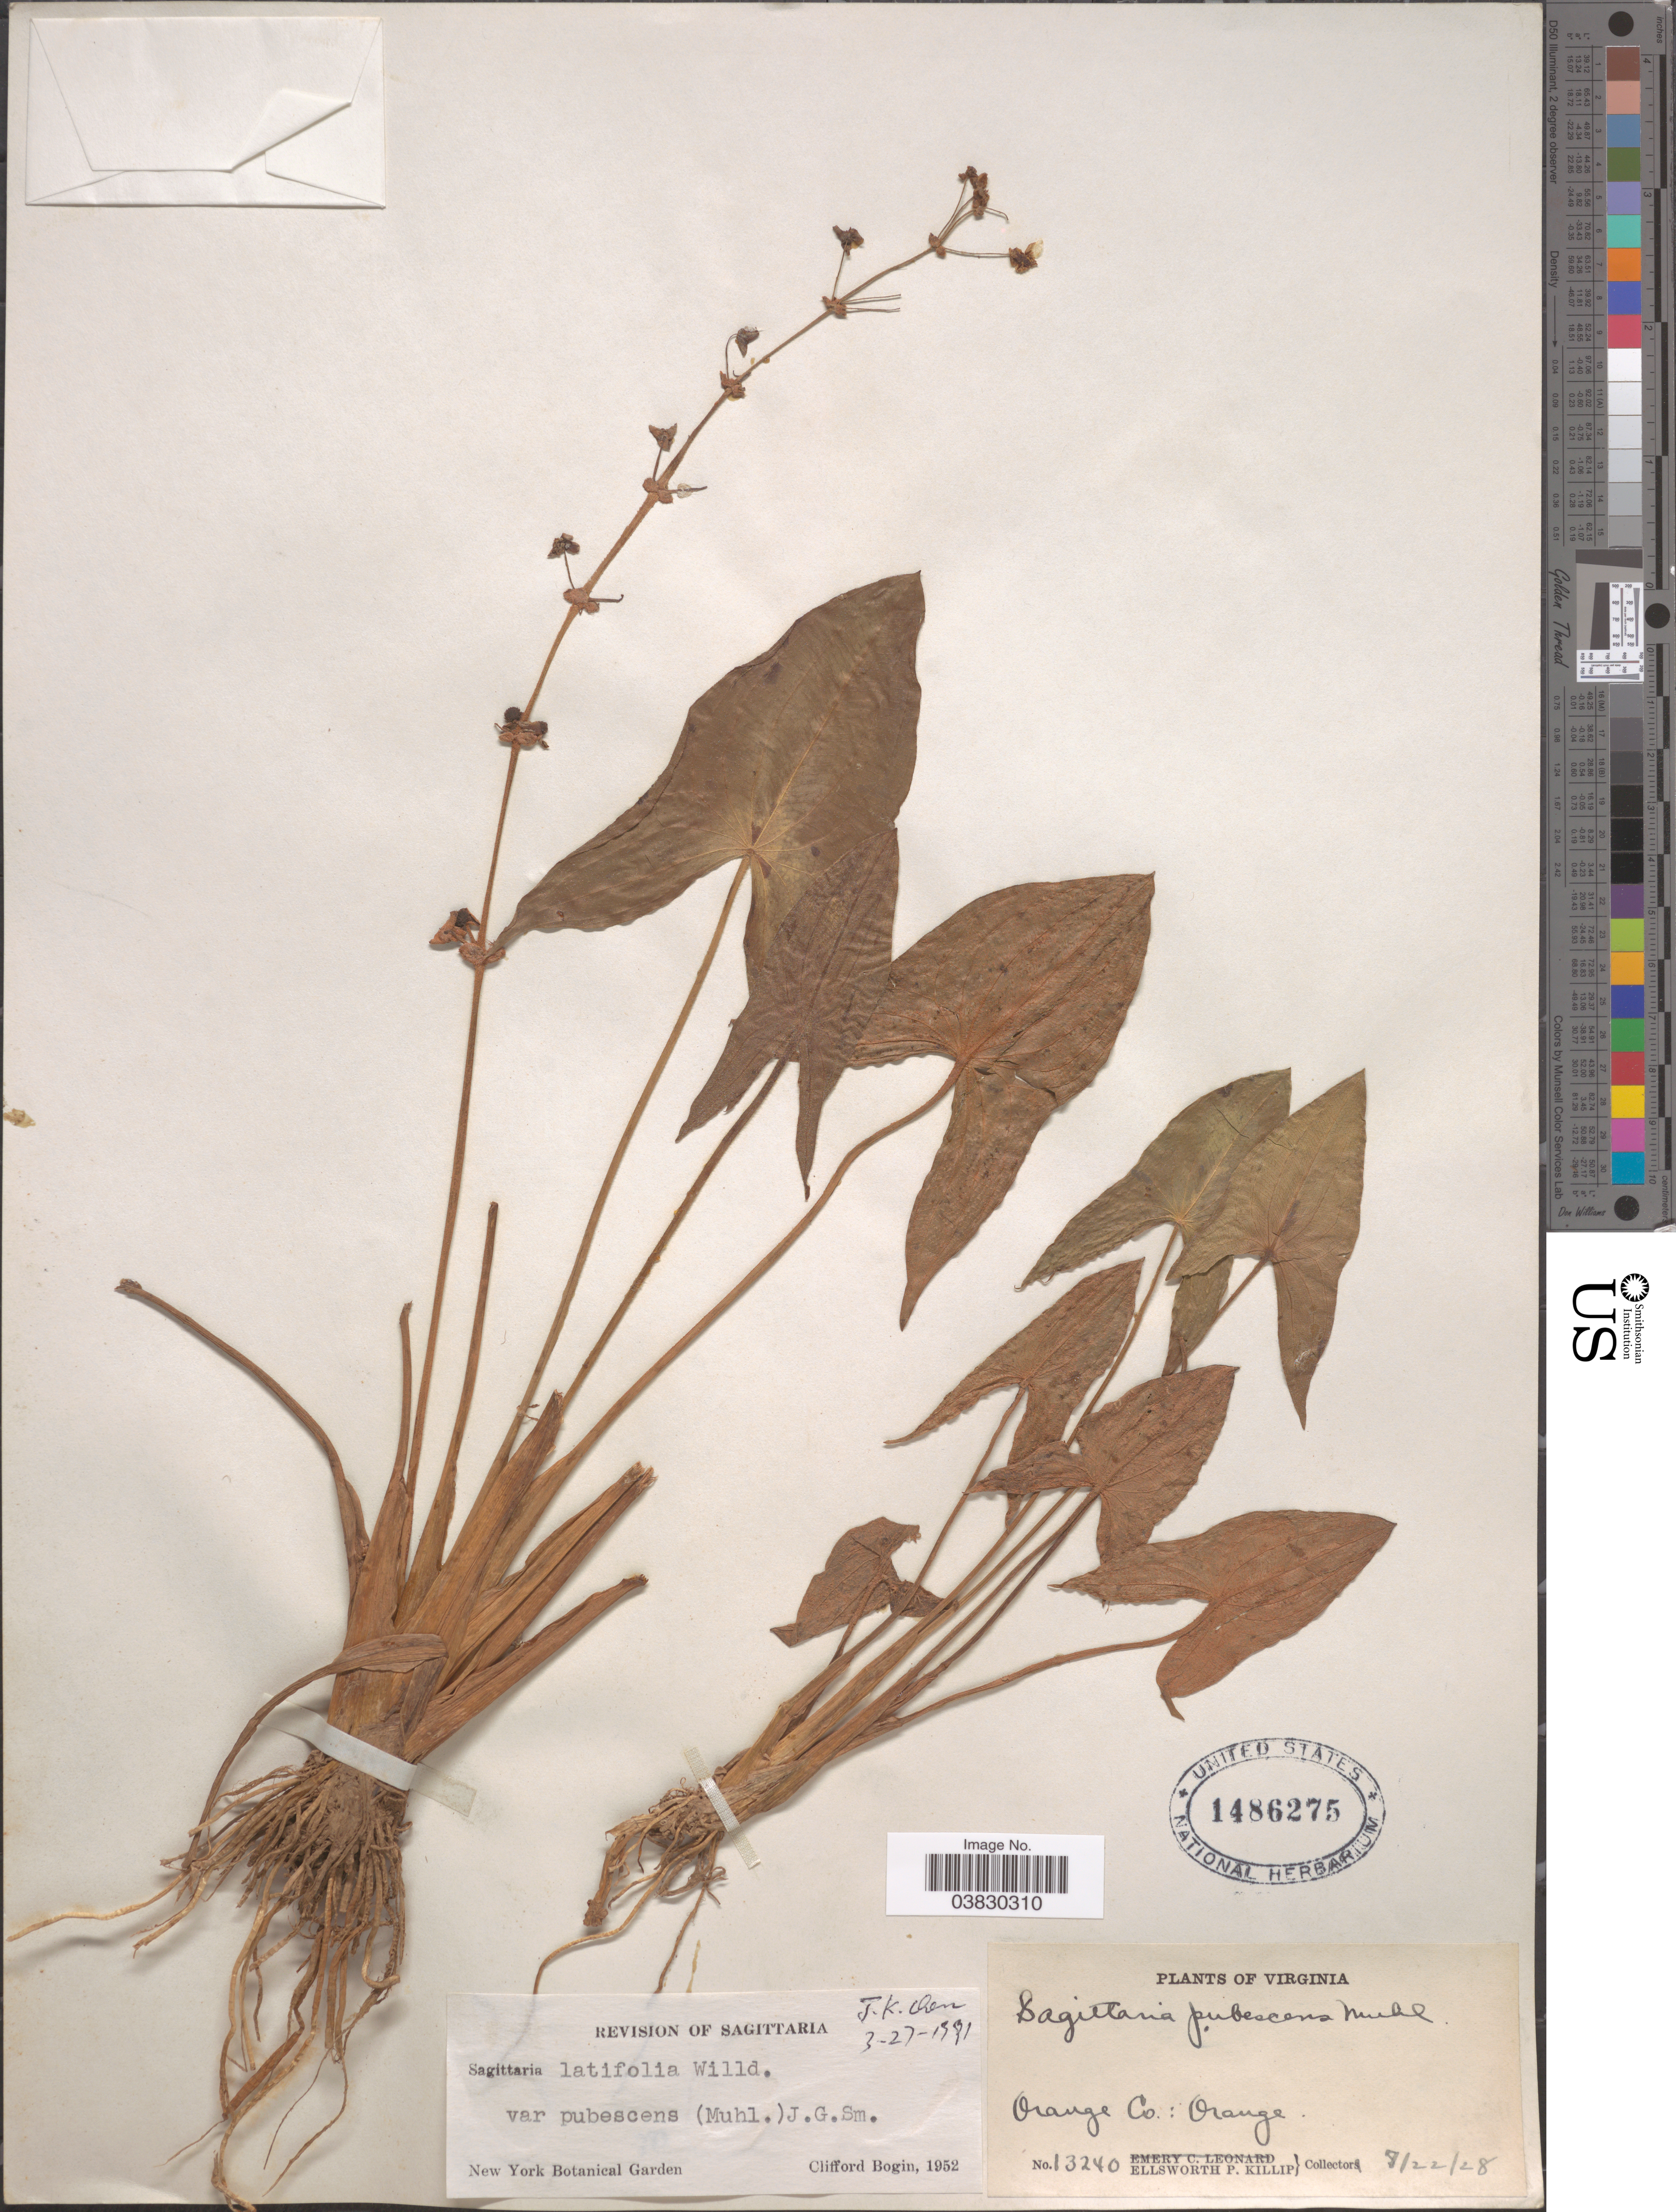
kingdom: Plantae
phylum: Tracheophyta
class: Liliopsida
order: Alismatales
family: Alismataceae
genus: Sagittaria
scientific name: Sagittaria latifolia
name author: Willd.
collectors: E. P. Killip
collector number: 13240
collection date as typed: Transcribed d/m/y: 22/7/28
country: United States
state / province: Virginia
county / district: Orange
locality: Orange Co.: Orange.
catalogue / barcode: US 1486275